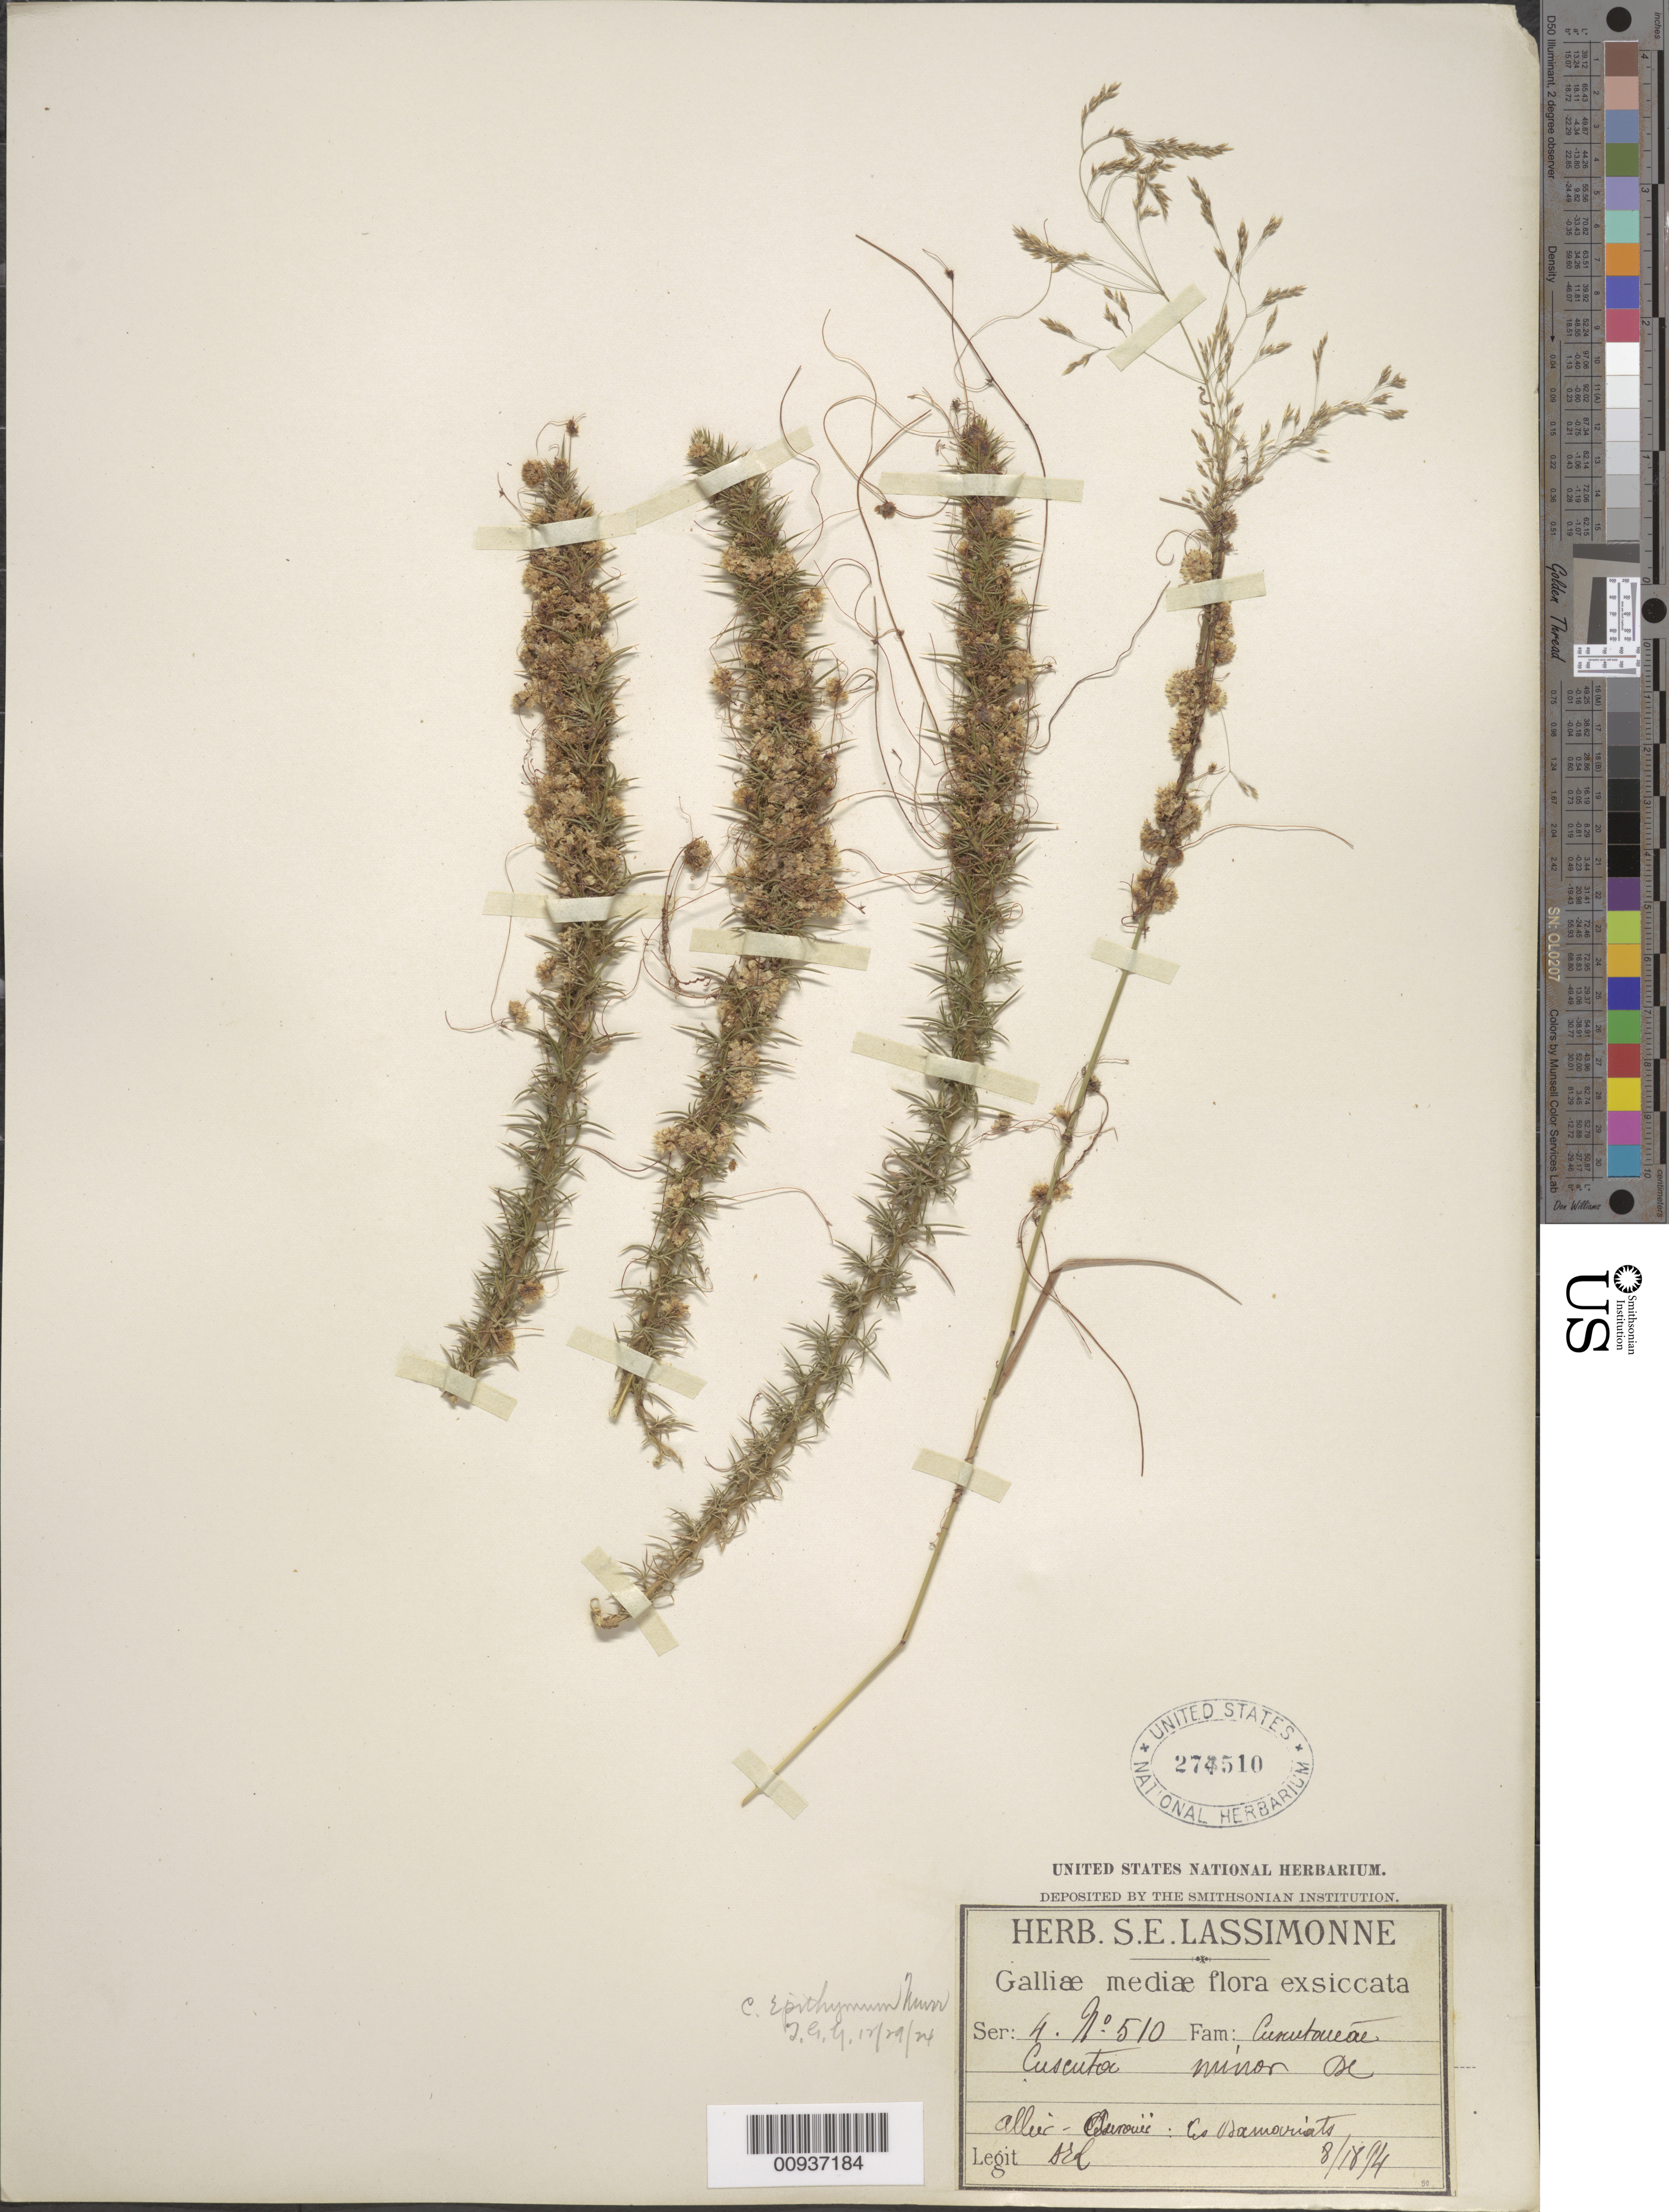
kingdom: Plantae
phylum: Tracheophyta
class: Magnoliopsida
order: Solanales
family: Convolvulaceae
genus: Cuscuta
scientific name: Cuscuta epithymum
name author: Murray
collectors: L., K.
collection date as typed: Aug 1894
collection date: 1894-08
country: France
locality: Allier - Aurouër. Es [D]amouriats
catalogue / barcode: US 274510